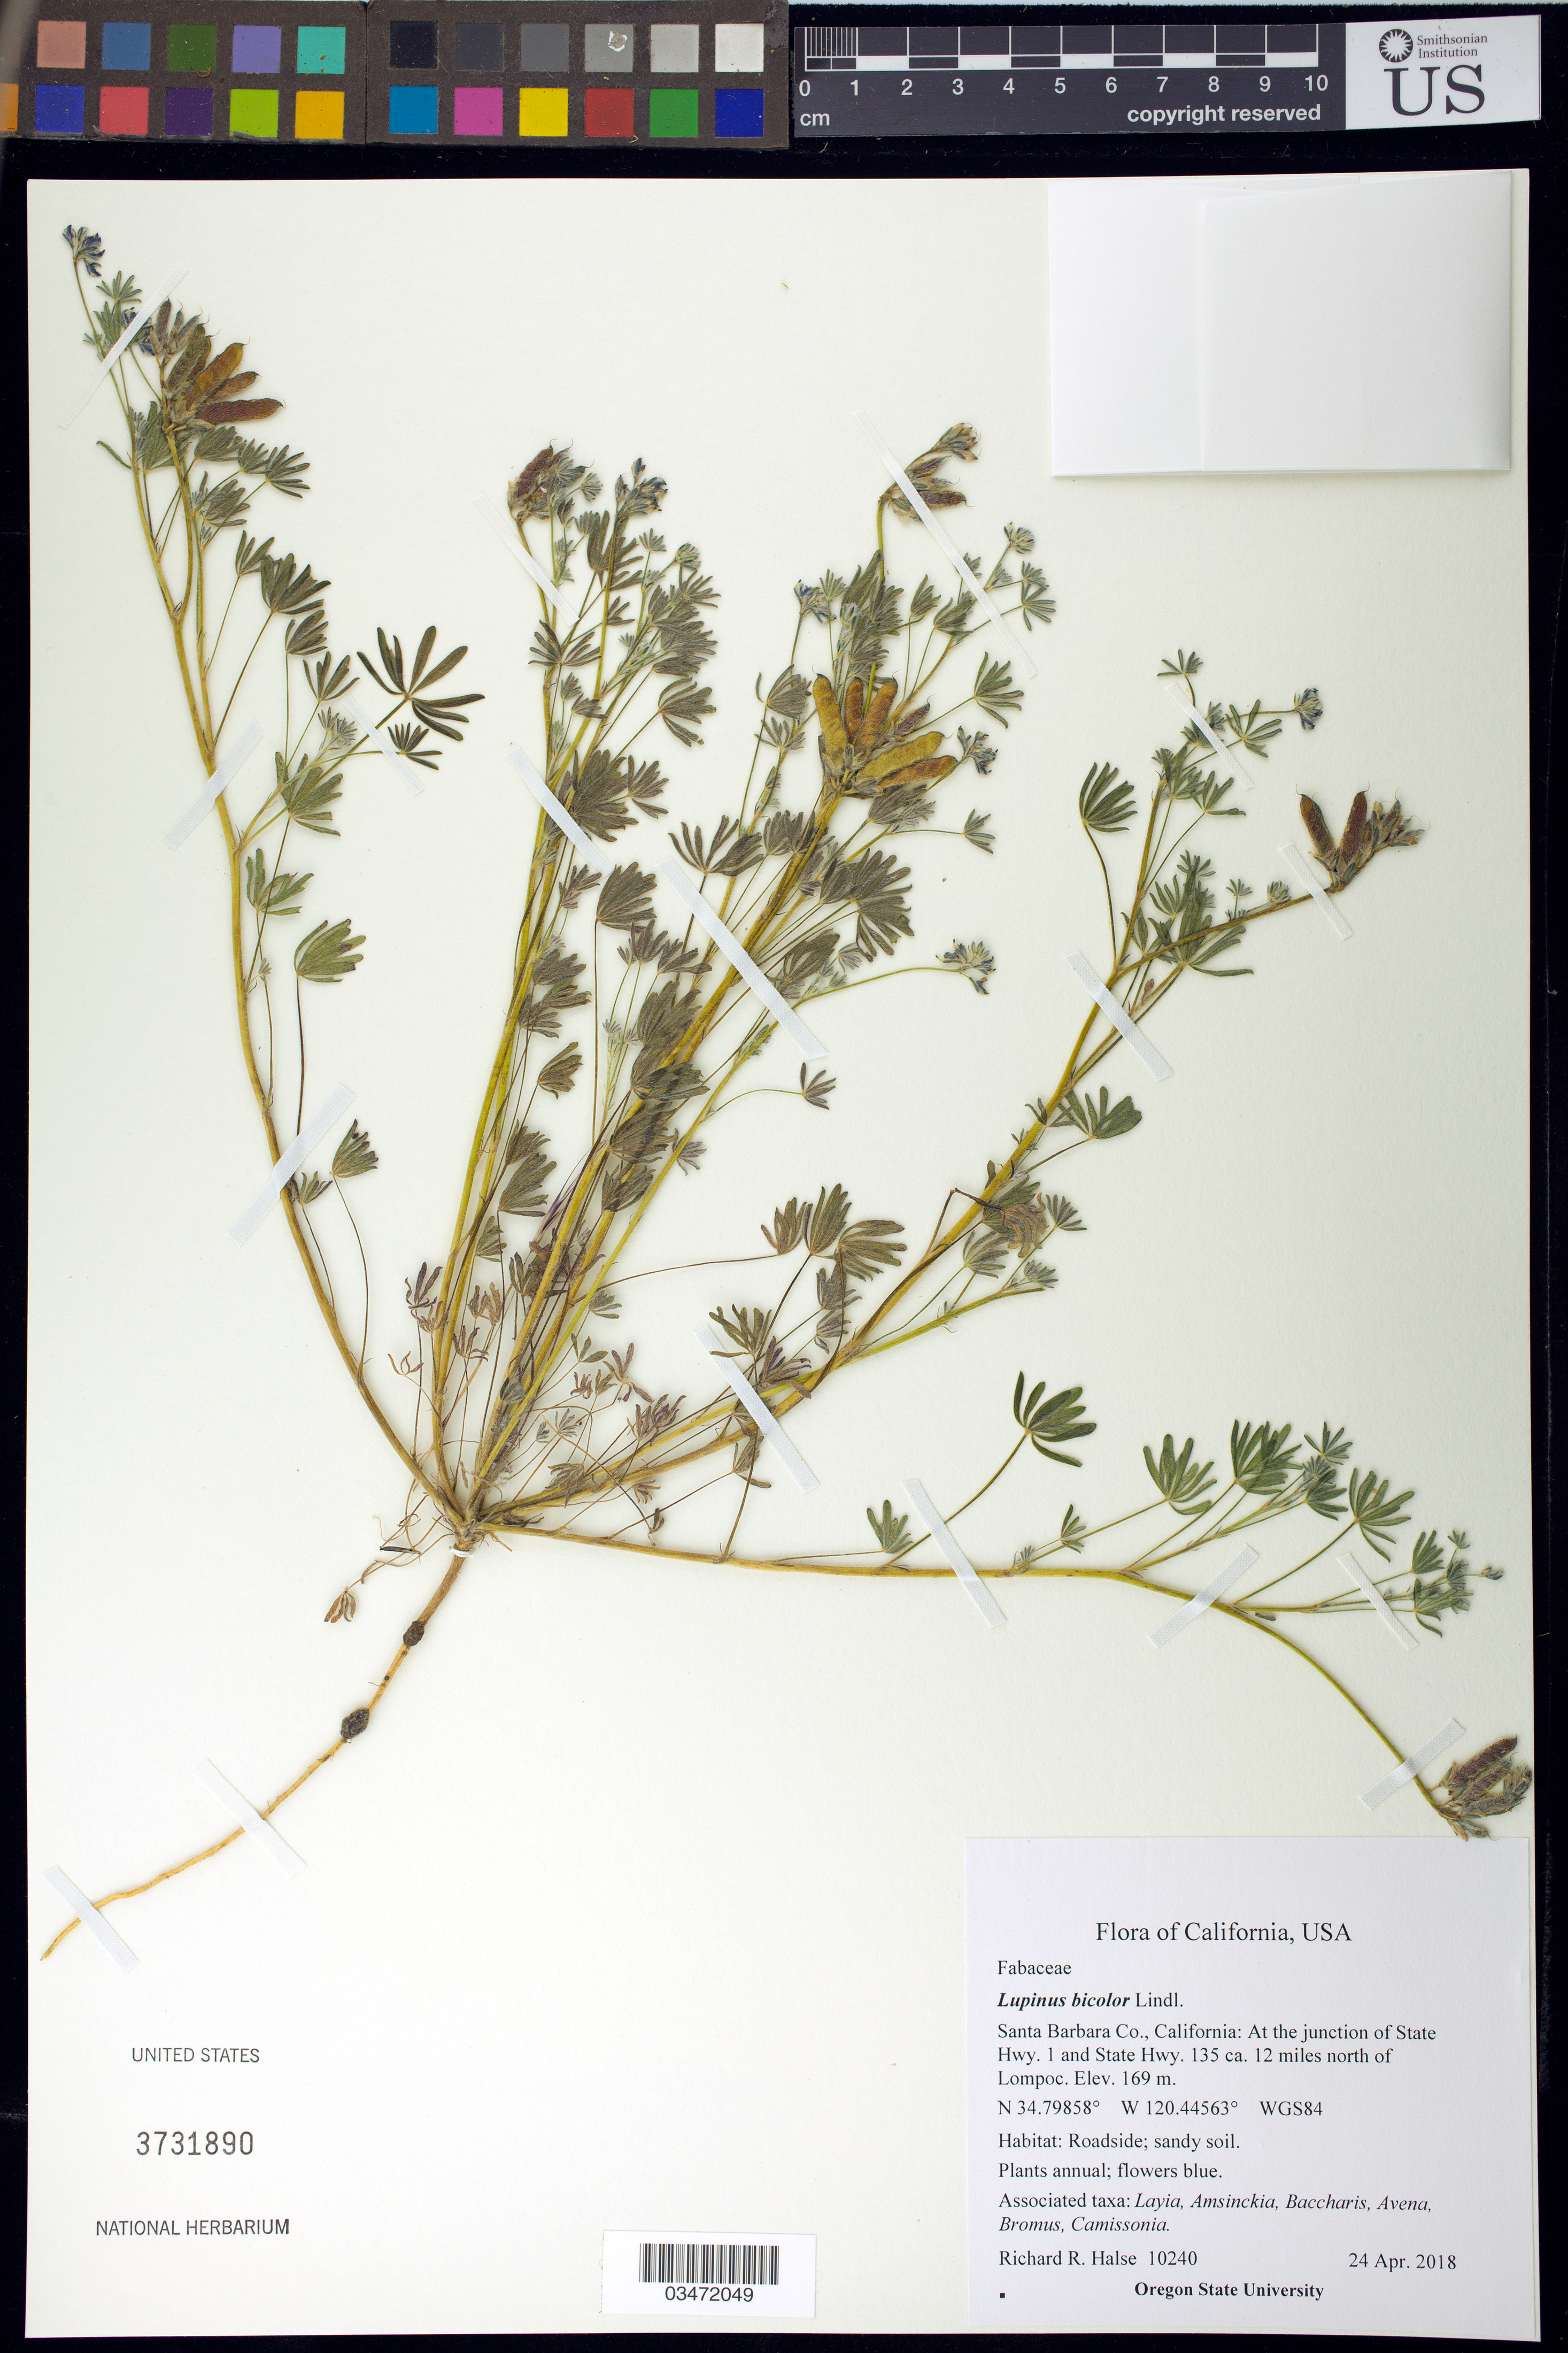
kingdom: Plantae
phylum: Tracheophyta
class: Magnoliopsida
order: Fabales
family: Fabaceae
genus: Lupinus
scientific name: Lupinus bicolor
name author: Lindl.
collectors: R. Halse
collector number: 10240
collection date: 2018-04-24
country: United States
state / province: California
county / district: Santa Barbara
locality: Junction State Hwy 1 and State Hwy 135, ca. 12 miles N of Lompoc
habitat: Roadside; sandy soil. Associated taxa:Layia, Amsinckia, Baccharis, Avena, Bromus, Camissonia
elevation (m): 169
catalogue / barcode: US 3731890